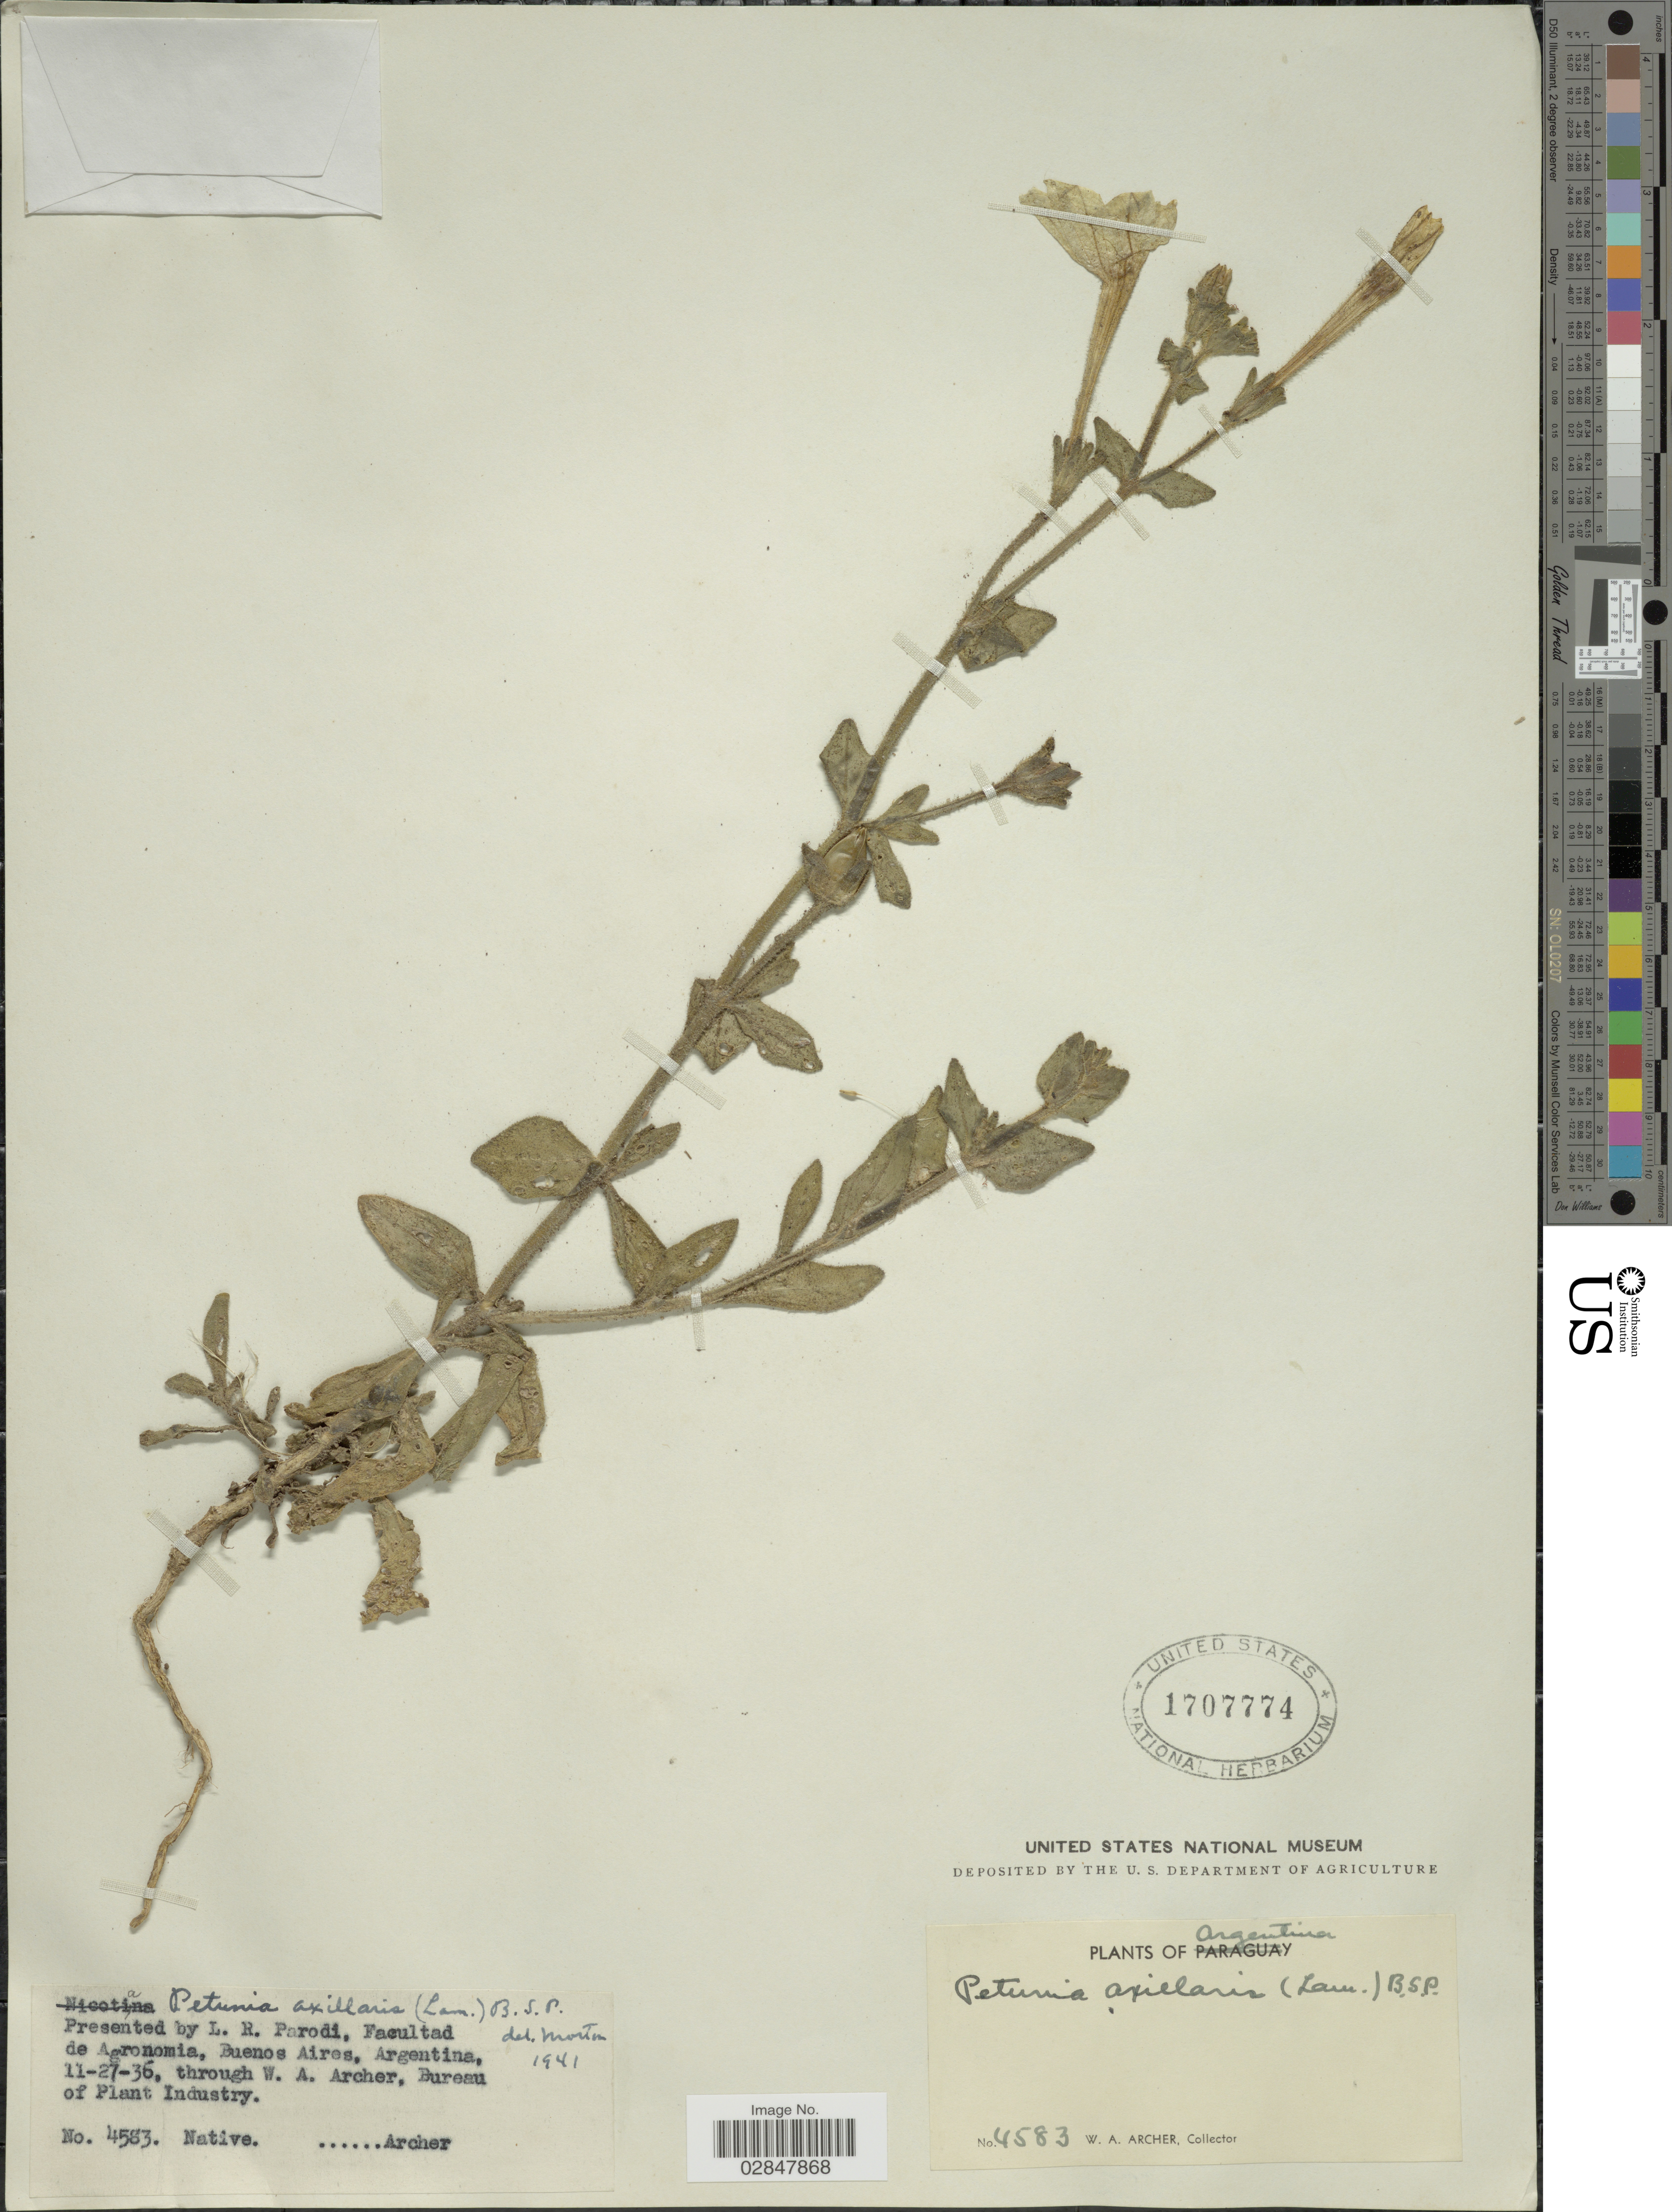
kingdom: Plantae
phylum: Tracheophyta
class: Magnoliopsida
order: Solanales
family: Solanaceae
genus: Petunia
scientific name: Petunia axillaris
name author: (Lam.) Britton, Stearns & Poggenb.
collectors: W. A. Archer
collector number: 4583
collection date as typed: Transcribed d/m/y: 27/11/36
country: Argentina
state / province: Buenos Aires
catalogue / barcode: US 1707774